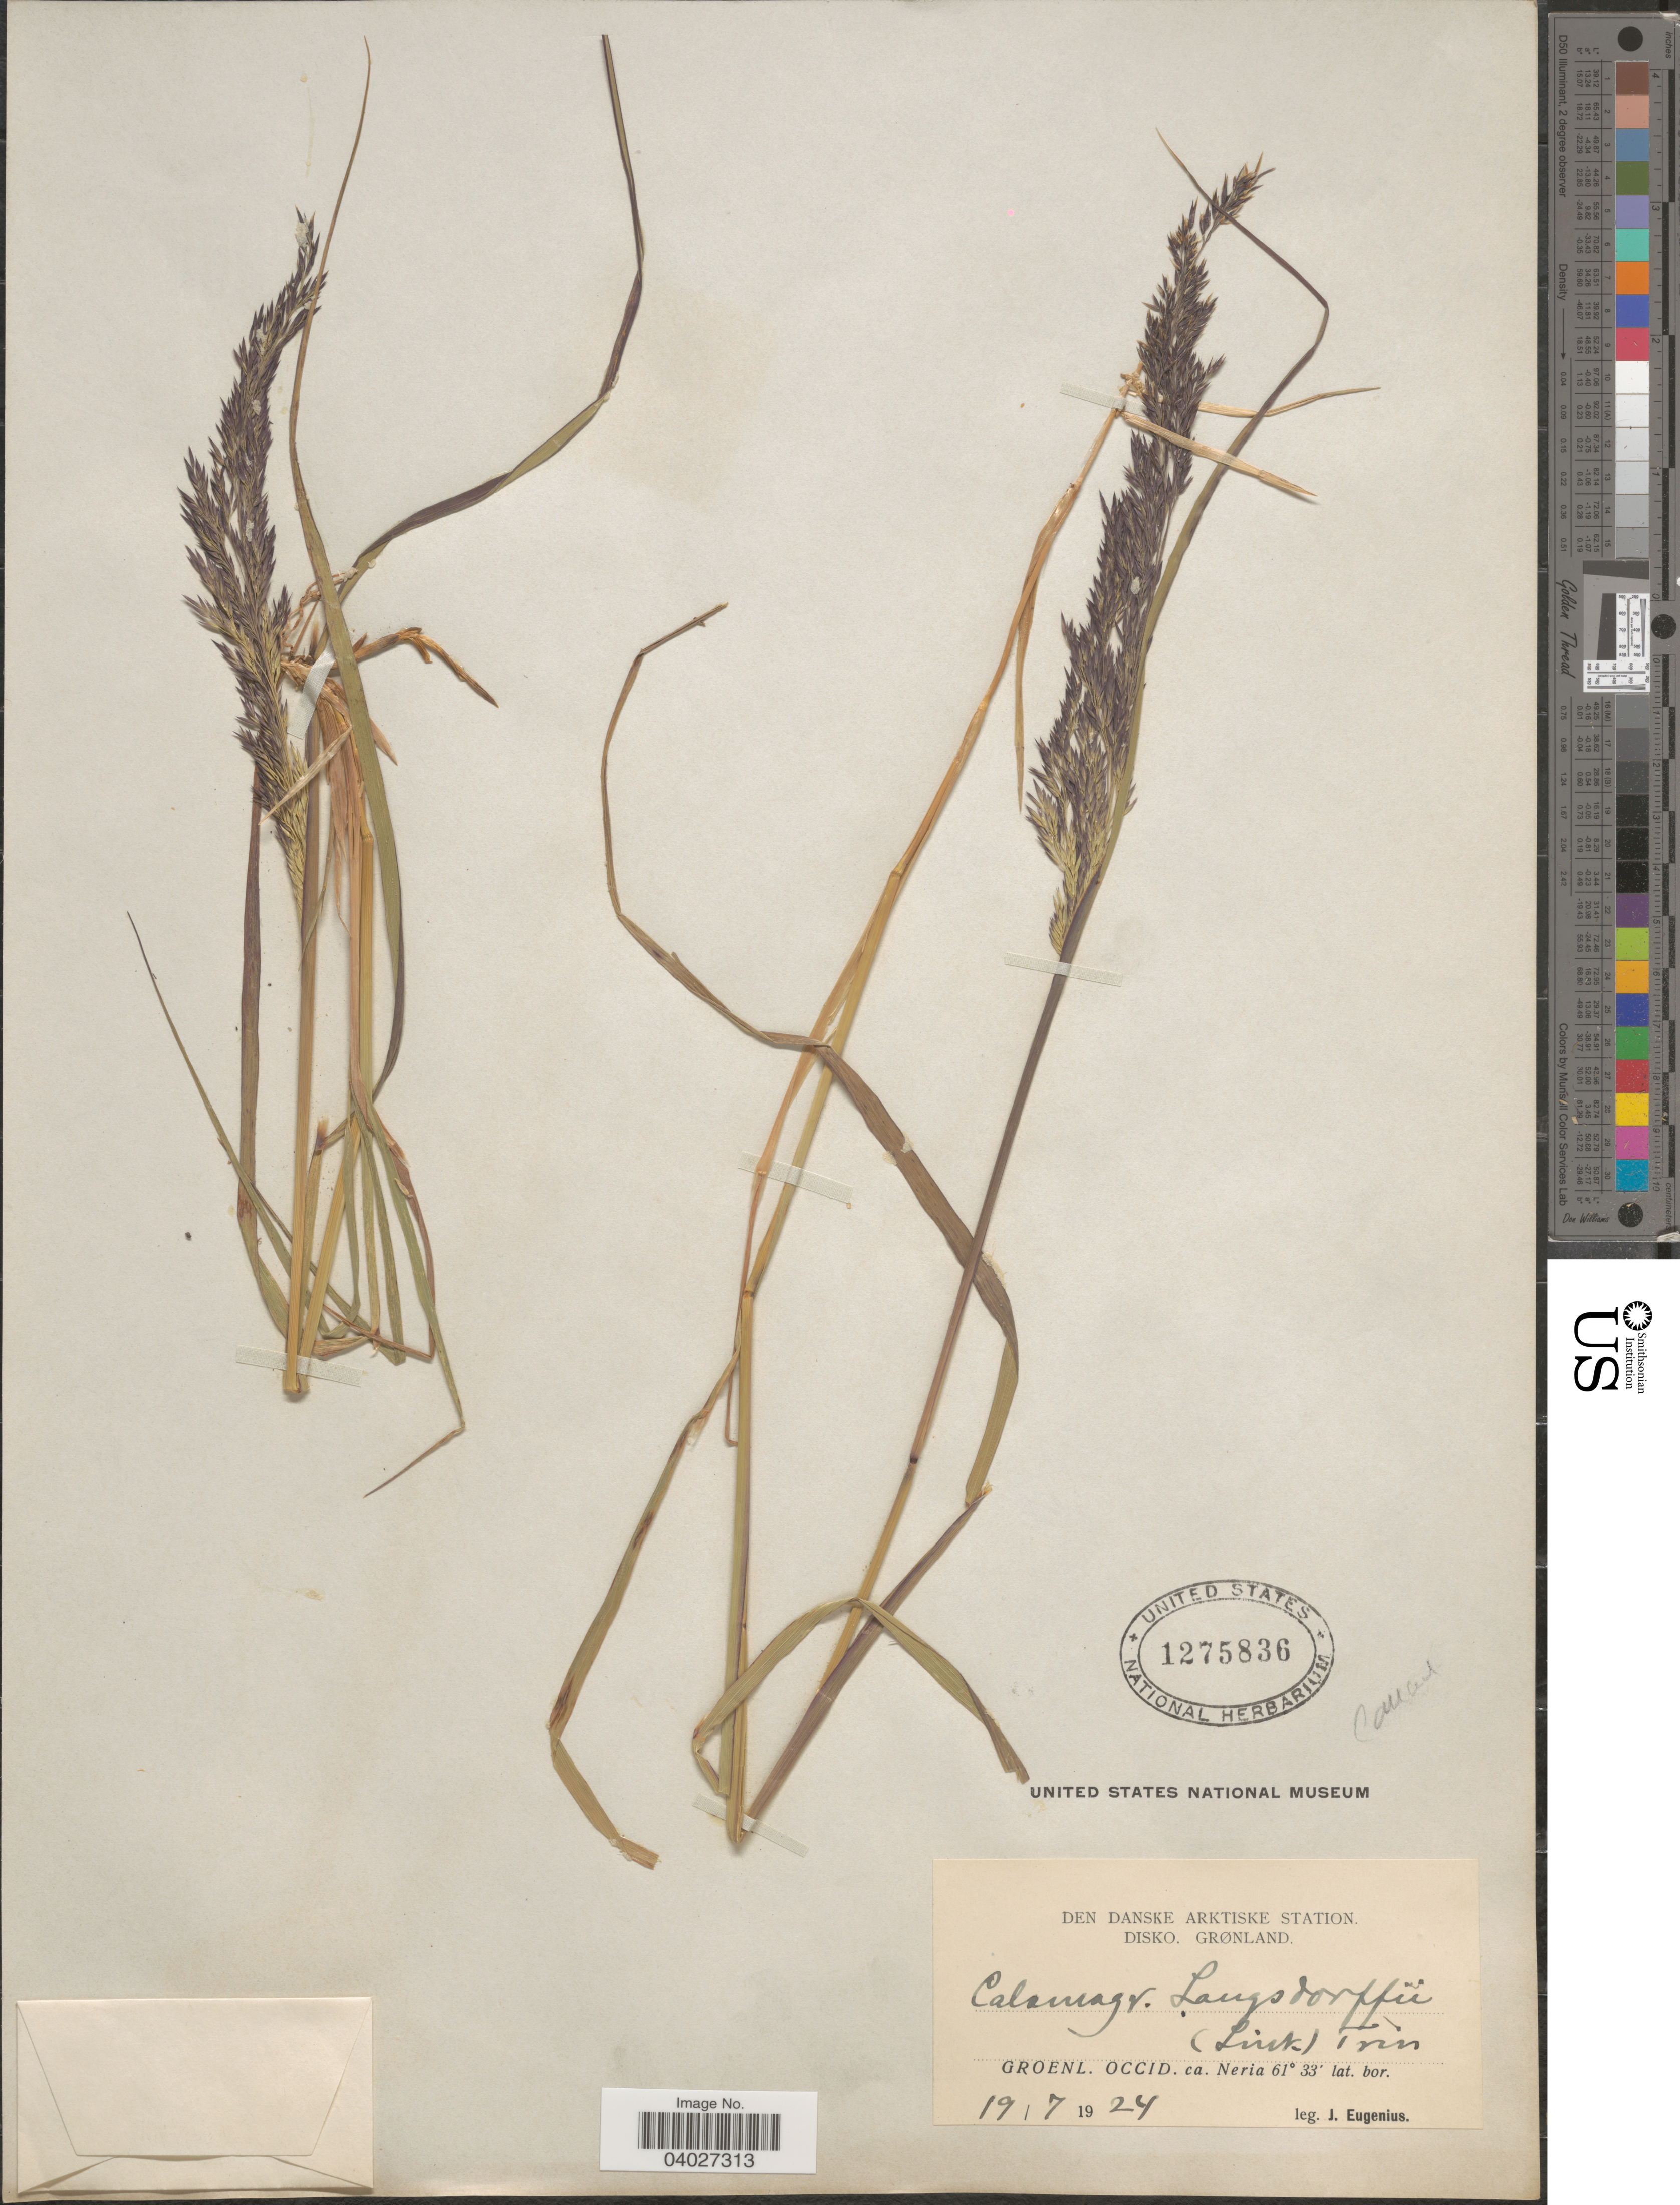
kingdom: Plantae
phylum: Tracheophyta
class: Liliopsida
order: Poales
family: Poaceae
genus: Calamagrostis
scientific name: Calamagrostis canadensis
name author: (Michx.) P. Beauv.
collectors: J. Eugenius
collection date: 1924-07-19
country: Greenland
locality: Den Danske Arktiske Station. Disko. Grønland. Groenl. Occid. ca. Neria.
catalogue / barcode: US 1275836